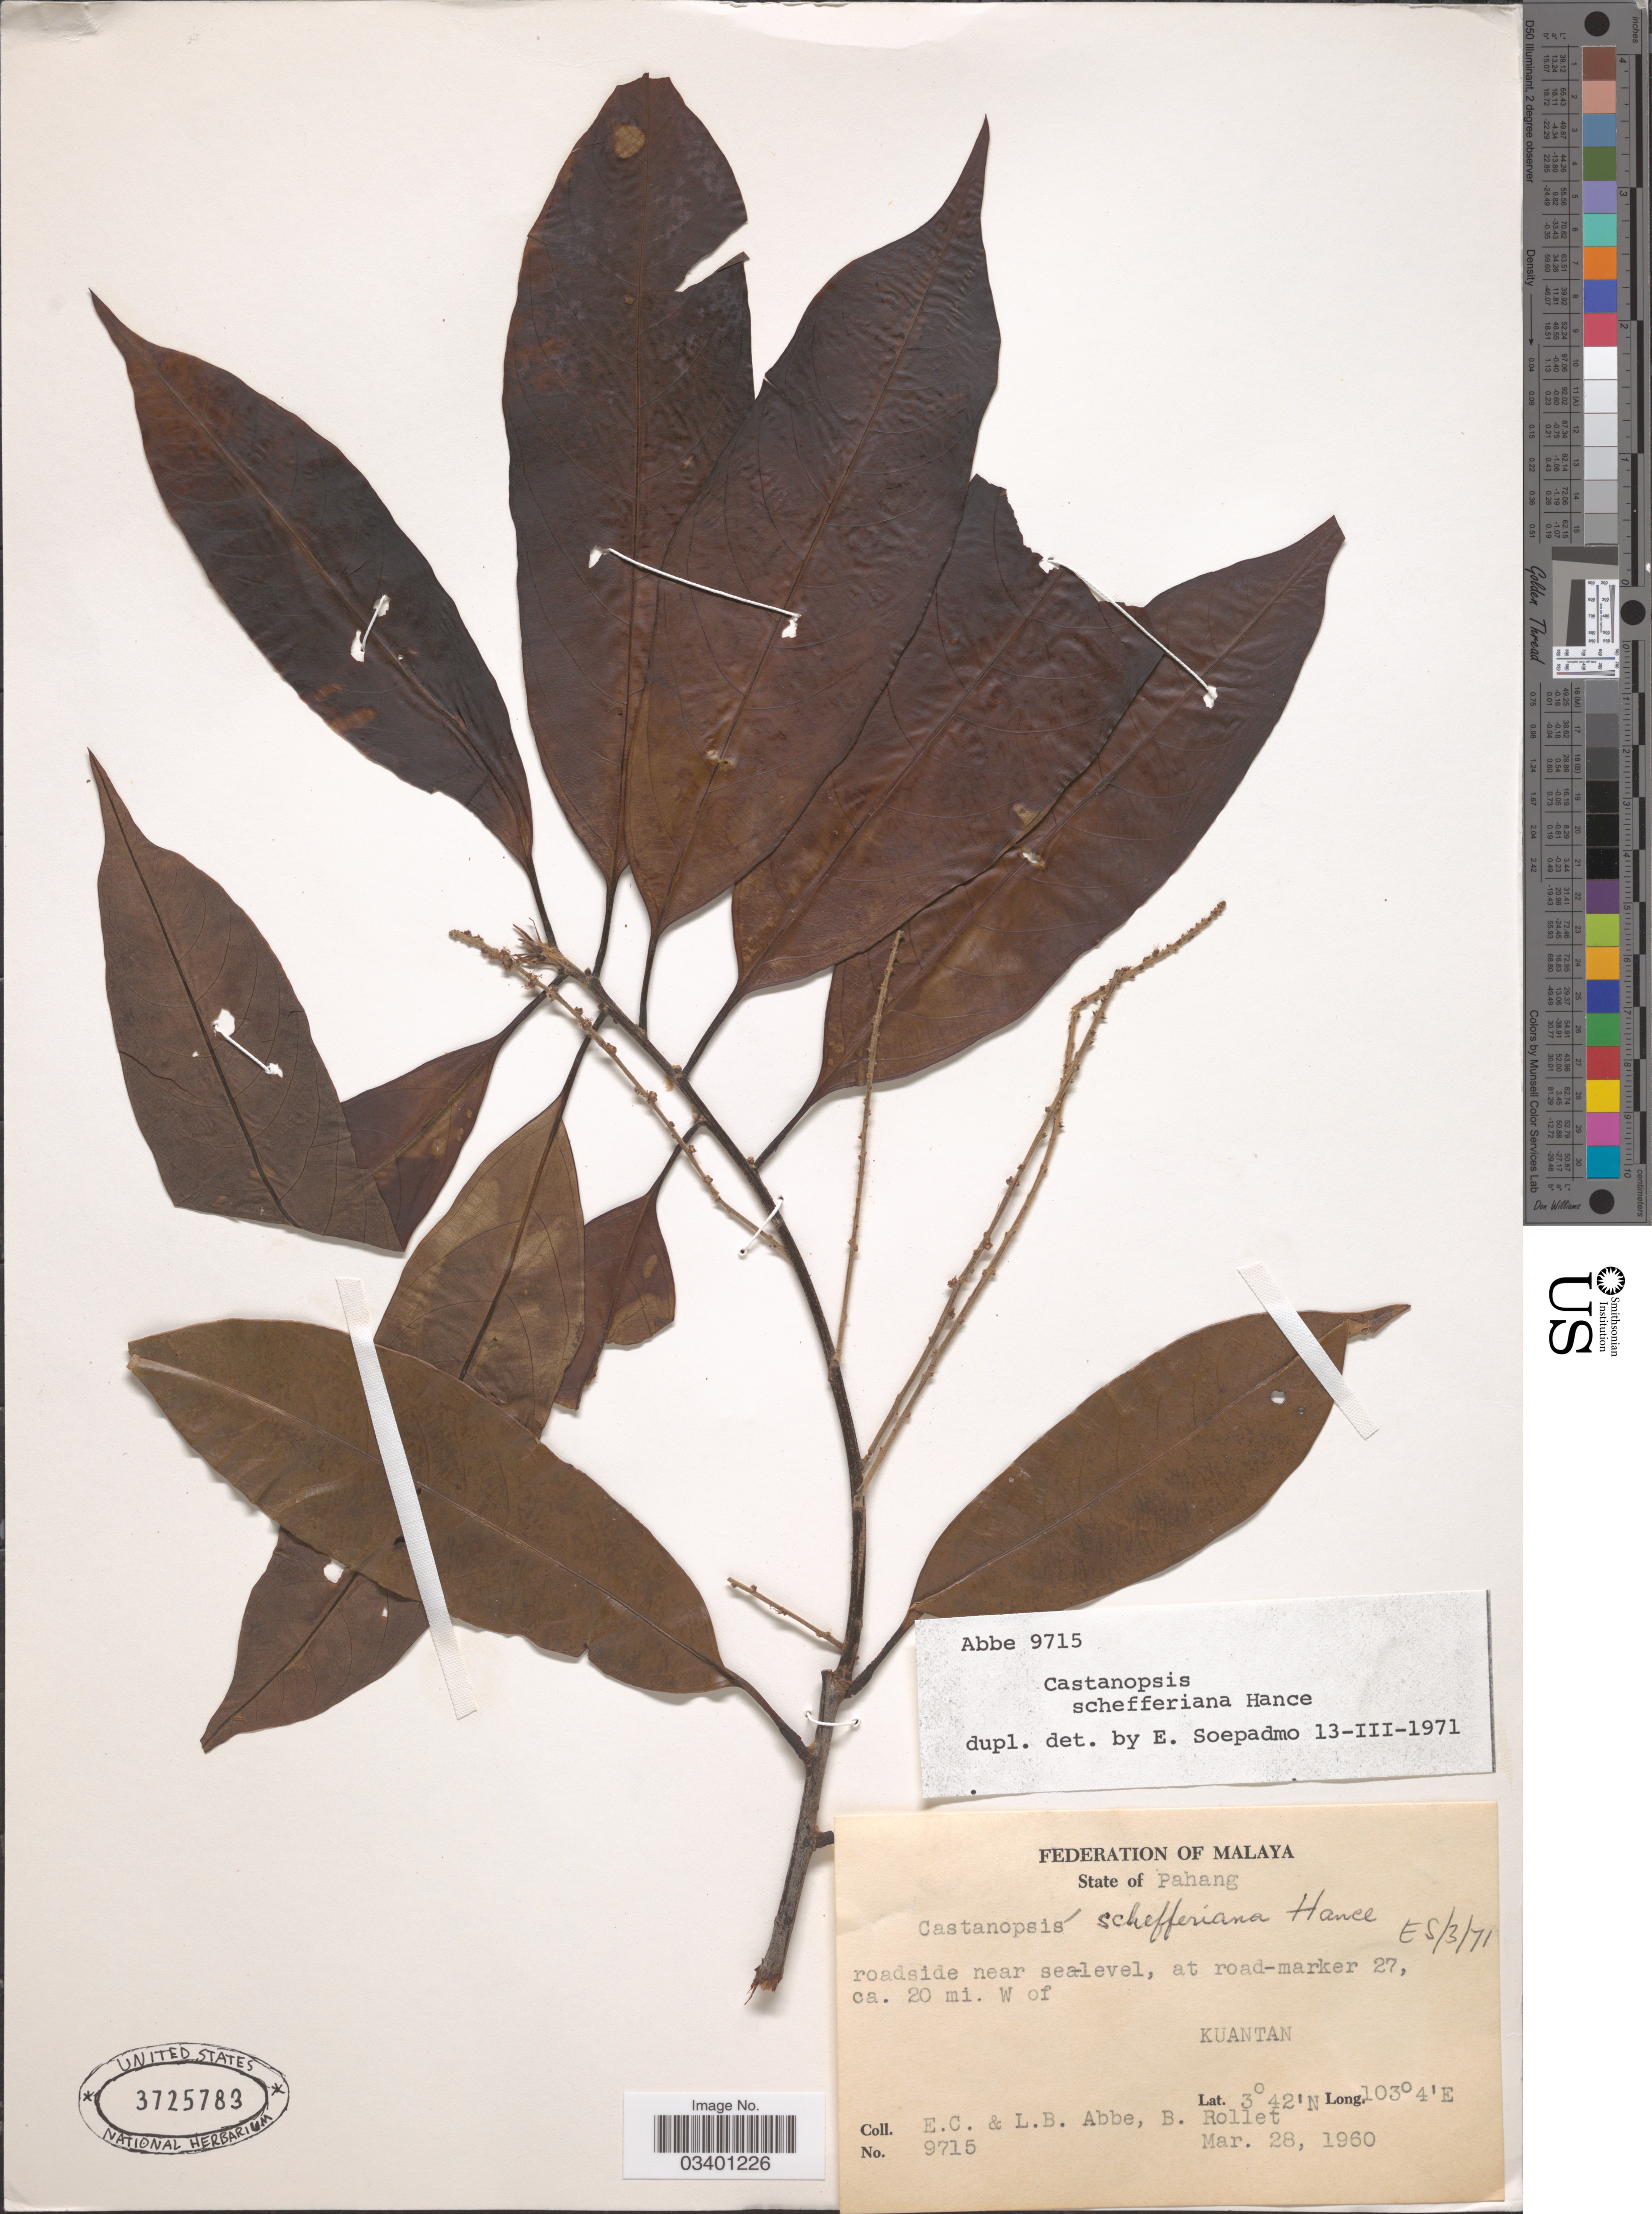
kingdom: Plantae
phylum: Tracheophyta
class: Magnoliopsida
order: Fagales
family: Fagaceae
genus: Castanopsis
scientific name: Castanopsis schefferiana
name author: Hance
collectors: E. C. Abbe, L. B. Abbe & B. Rollet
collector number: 9715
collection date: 1960-03-28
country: Malaysia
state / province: Pahang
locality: Federation of Malaya. Roadside near sea-level, at road-marker 27, ca. 20 mi. W of Kuantan.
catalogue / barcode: US 3725783